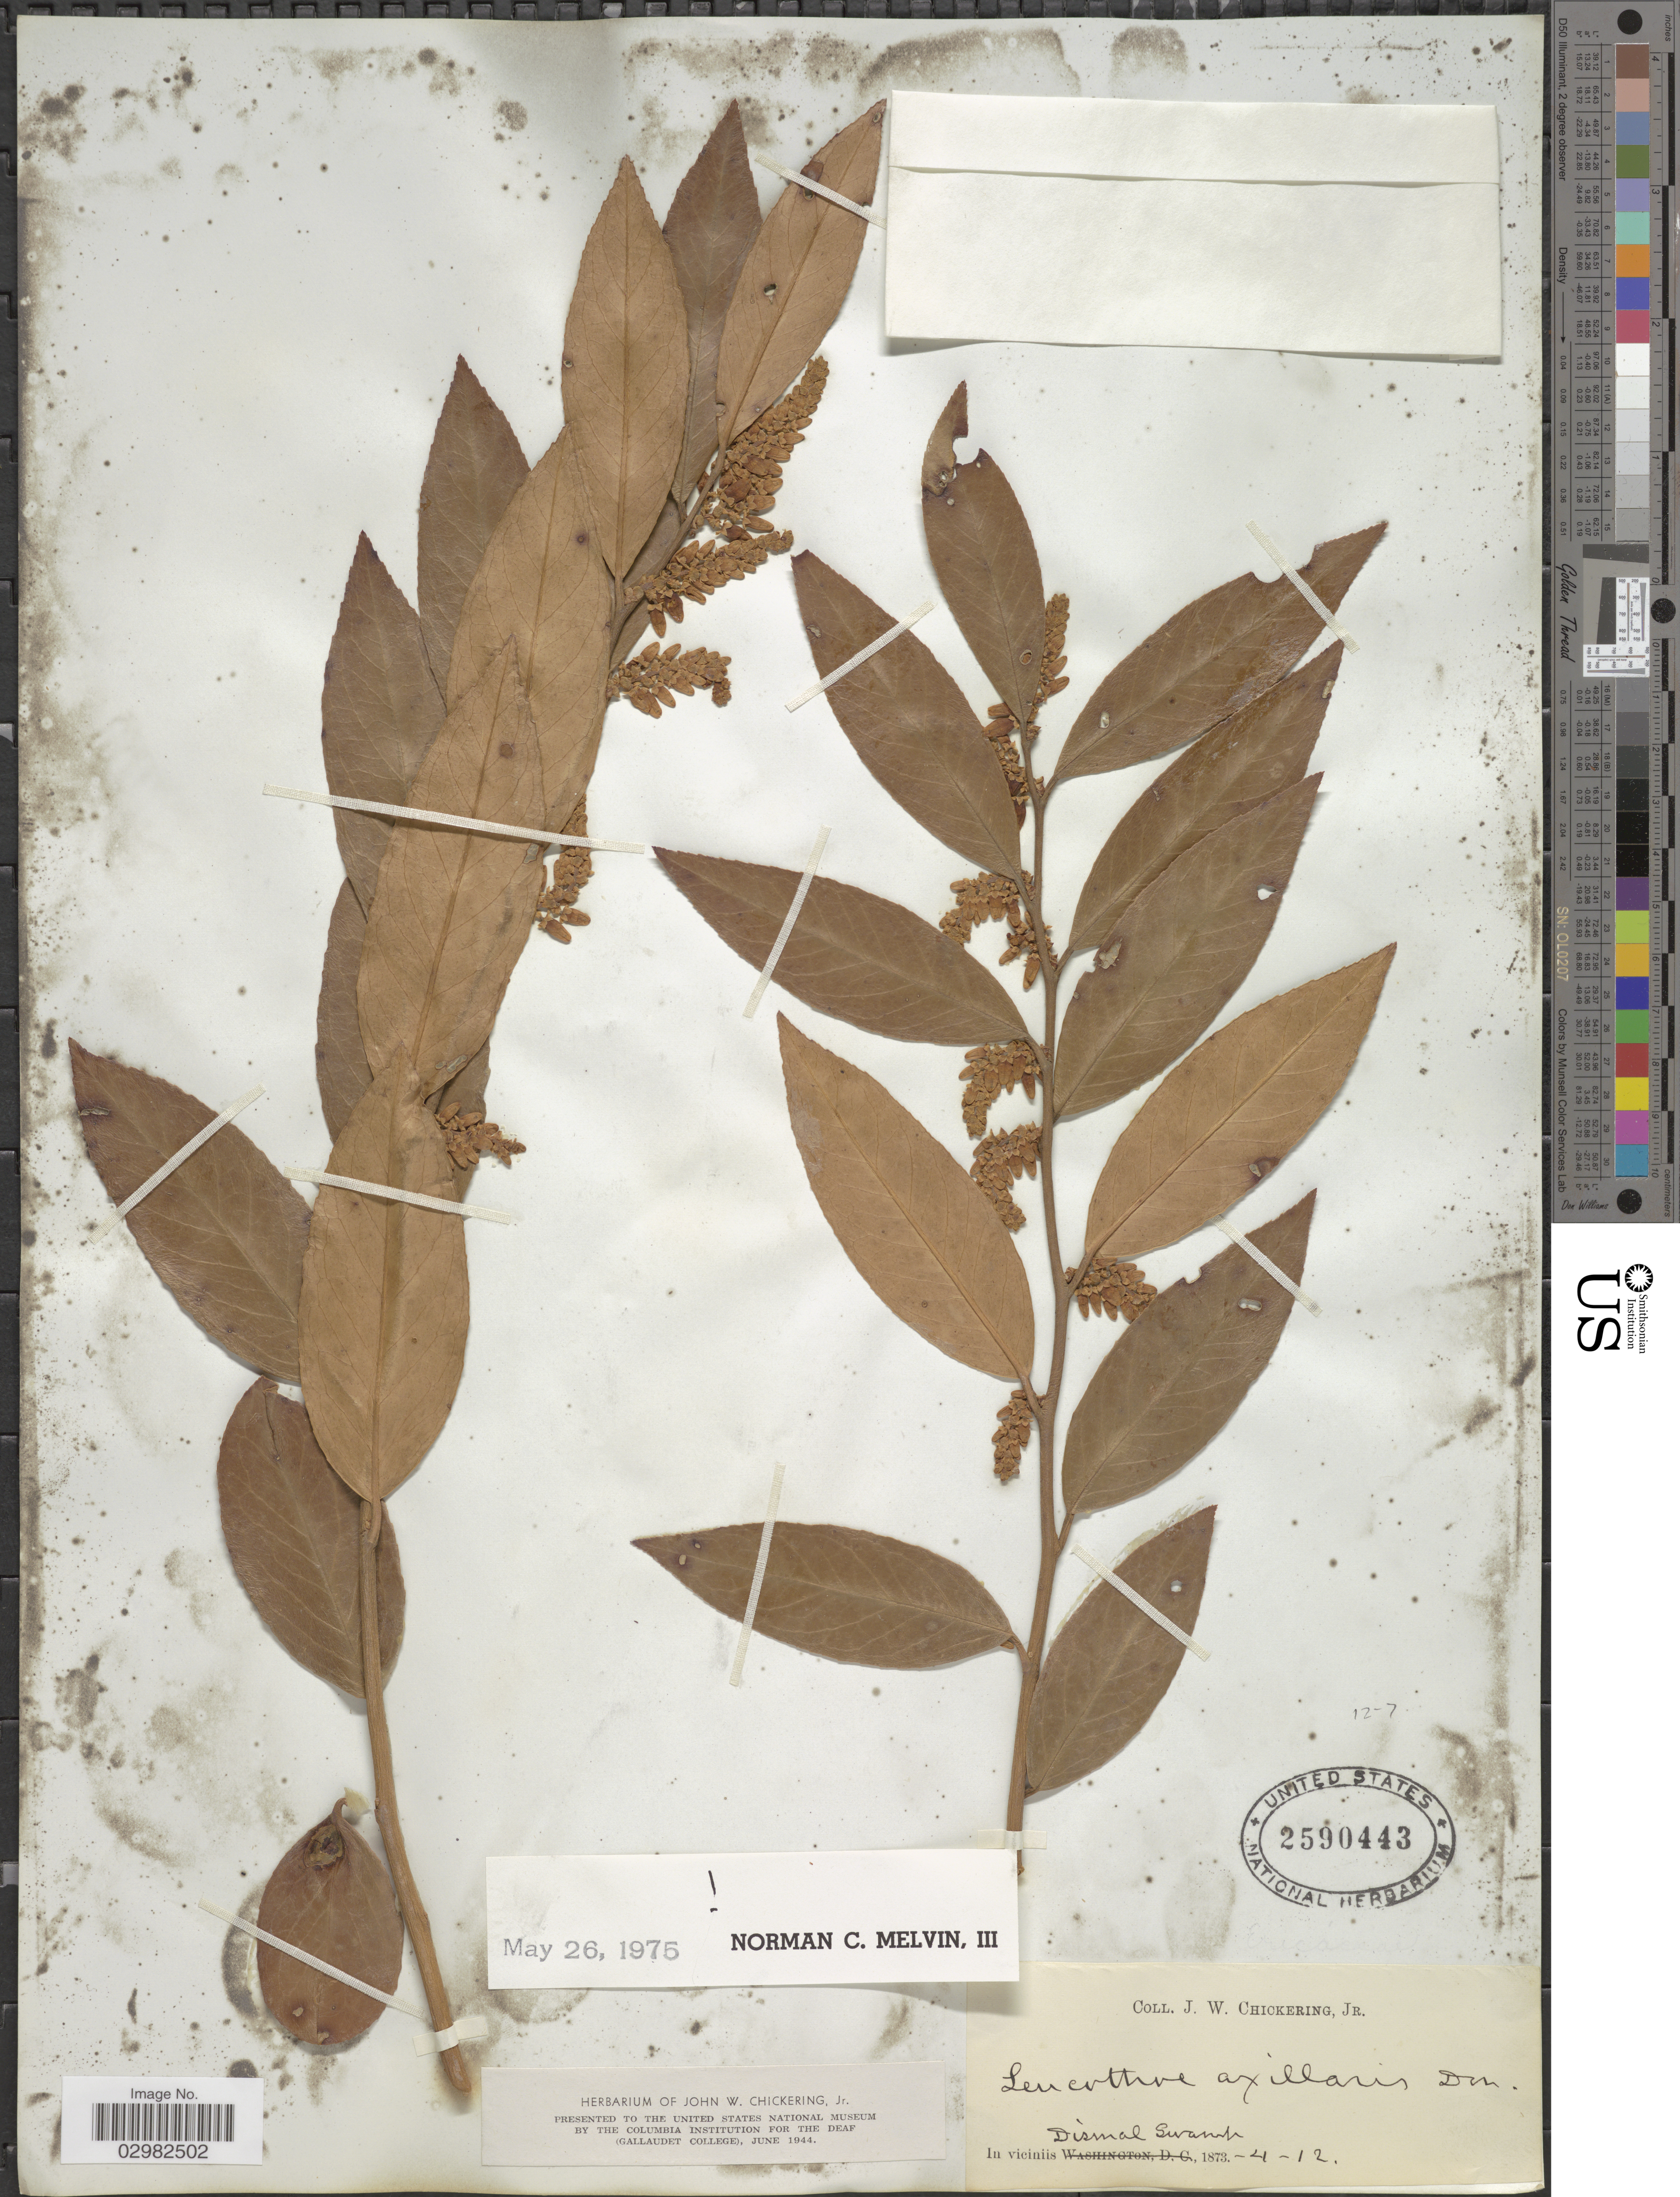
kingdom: Plantae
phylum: Tracheophyta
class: Magnoliopsida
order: Ericales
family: Ericaceae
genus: Leucothoe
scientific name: Leucothoë axillaris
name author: (Lam.) D. Don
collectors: J. W. Chickering Jr.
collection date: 1873-04-12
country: United States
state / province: Virginia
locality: In viciniis Dismal Swamp.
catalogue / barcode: US 2590443